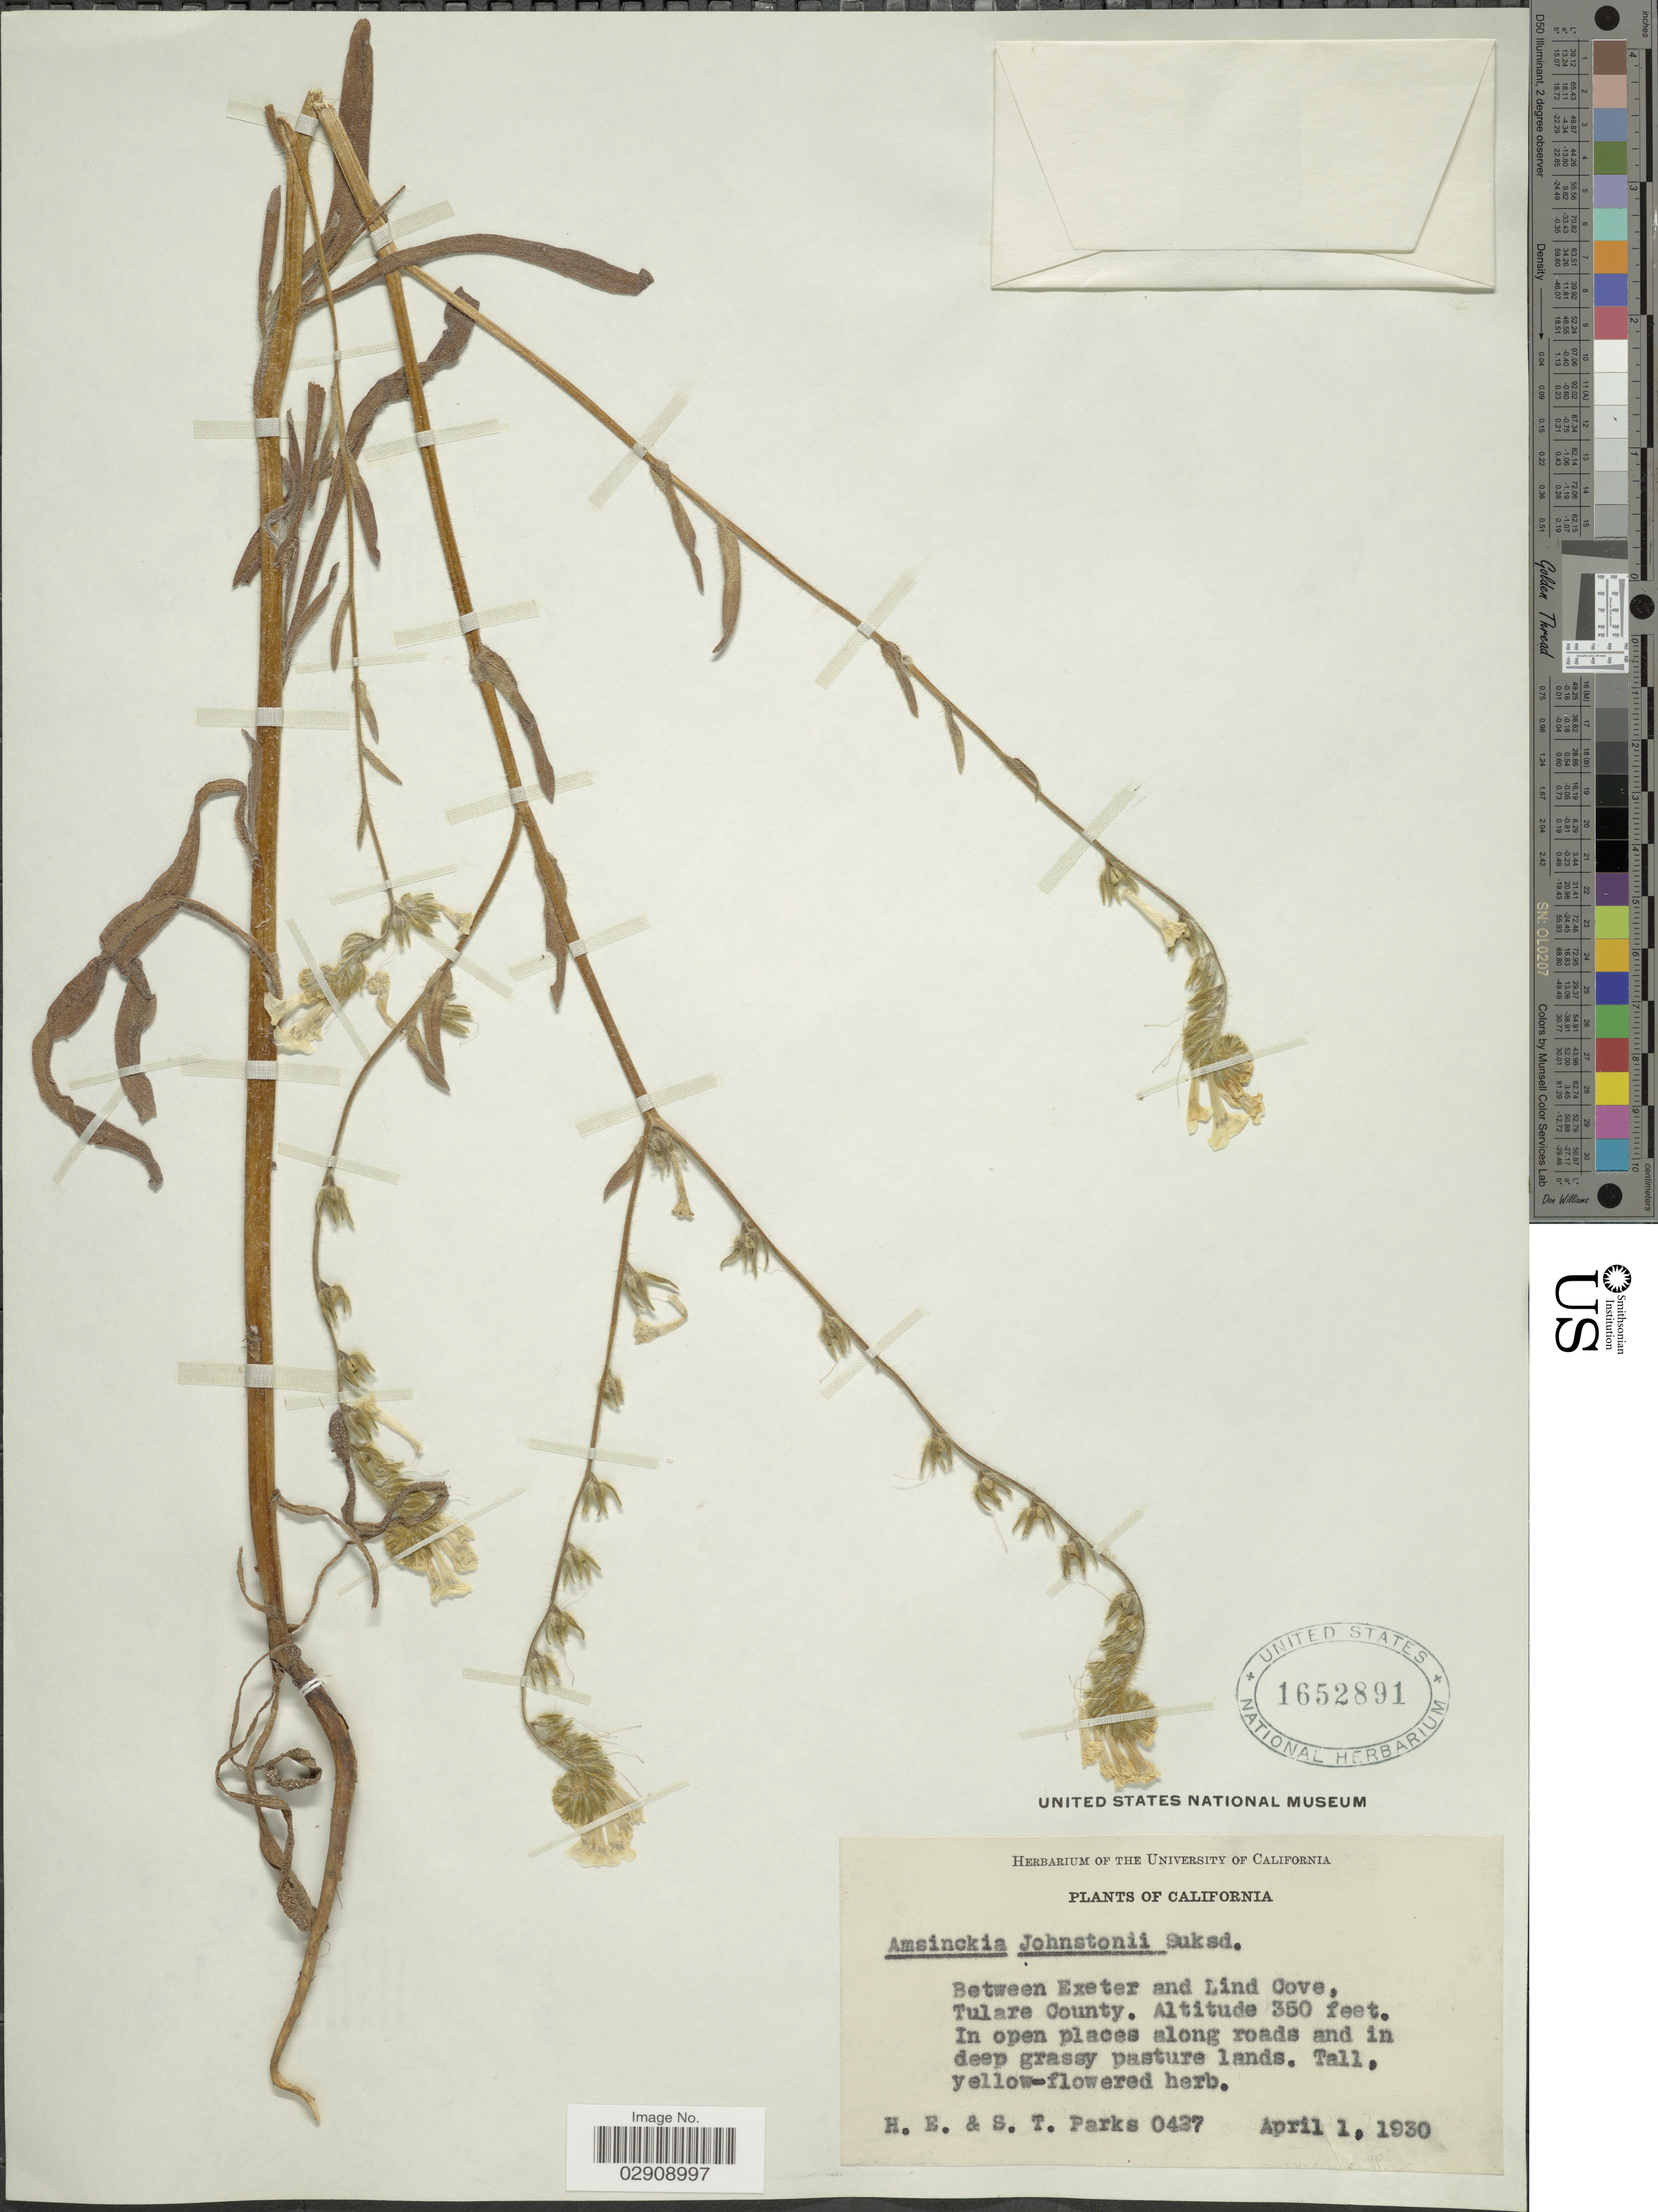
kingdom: Plantae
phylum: Tracheophyta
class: Magnoliopsida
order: Boraginales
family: Boraginaceae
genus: Amsinckia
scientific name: Amsinckia eastwoodiae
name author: J.F. Macbr.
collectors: H. E. Parks & S. Parks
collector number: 0427*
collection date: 1930-04-01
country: United States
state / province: California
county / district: Tulare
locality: Between Exeter and Lind Cove, Tulare County. California.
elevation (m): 107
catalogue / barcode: US 1652891